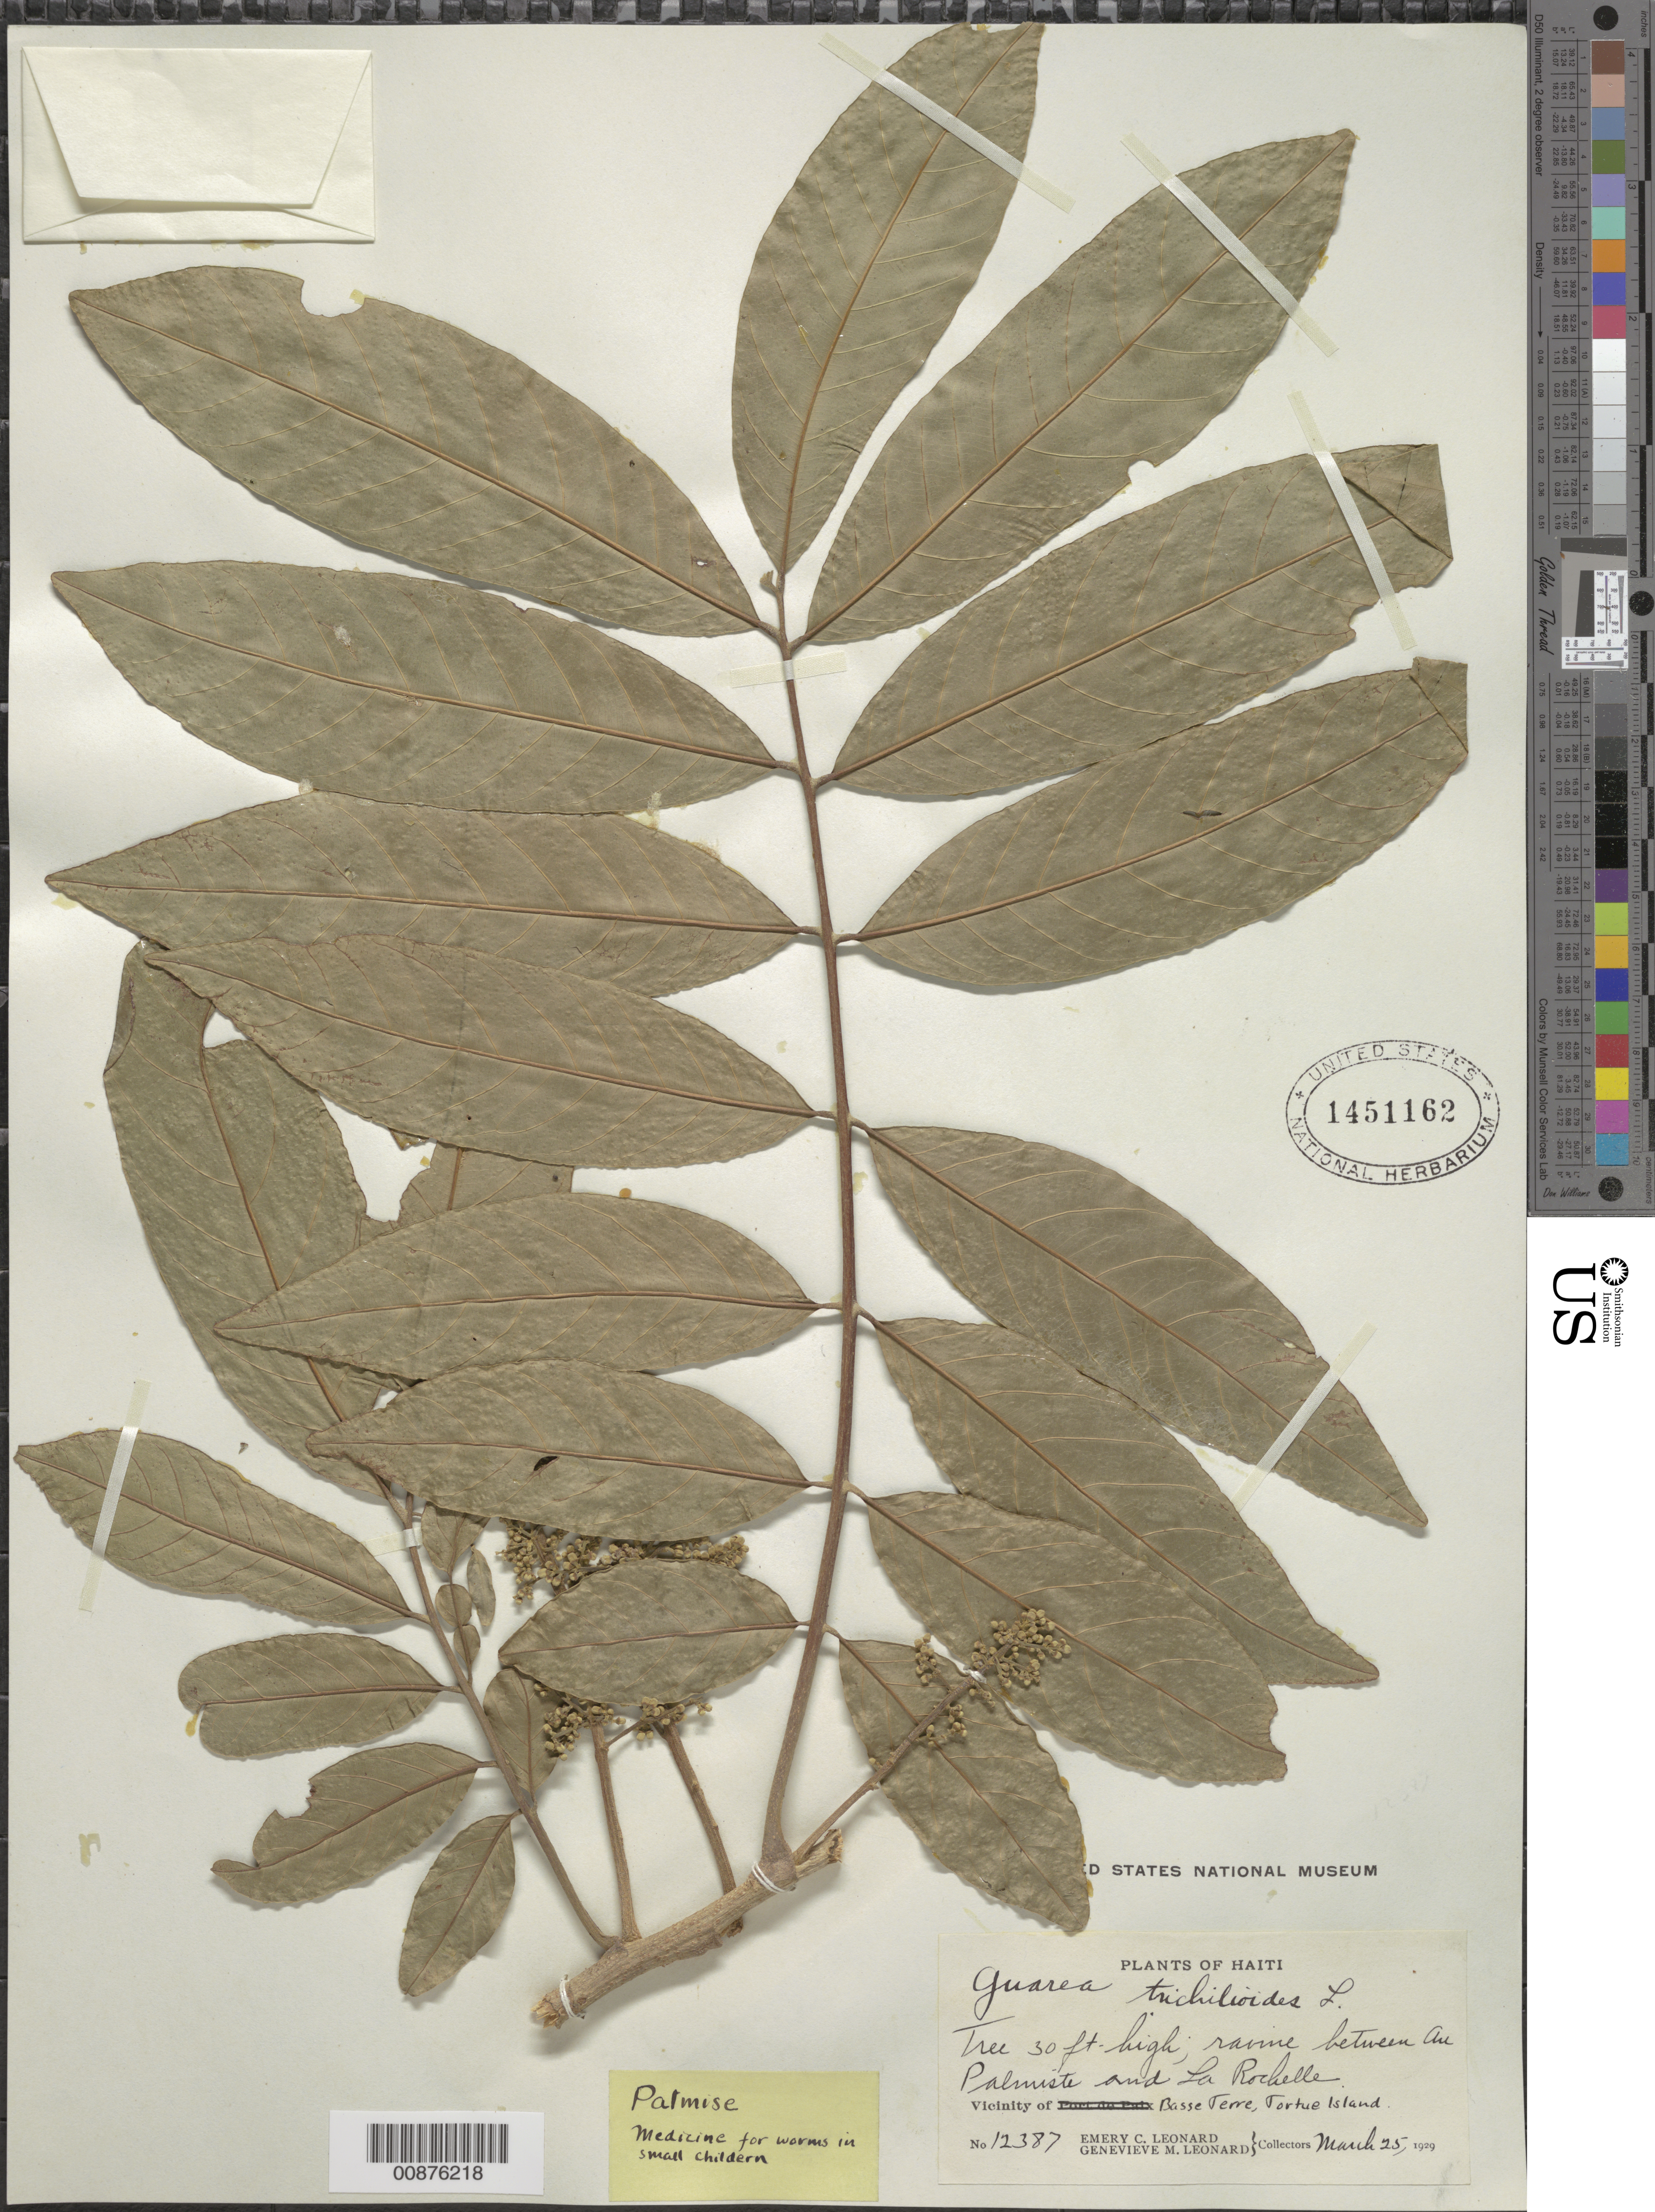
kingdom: Plantae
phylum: Tracheophyta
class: Magnoliopsida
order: Sapindales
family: Meliaceae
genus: Guarea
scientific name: Guarea guidonia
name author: (L.) Sleumer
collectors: E. C. Leonard & G. M. Leonard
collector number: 12387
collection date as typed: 25 Mar 1929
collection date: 1929-03-25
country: Haiti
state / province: Nord-Ouest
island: Île de la Tortue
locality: Vicinity of Basse Terre, between Au Paliniste and La Rochelle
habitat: Ravine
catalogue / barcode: US 1451162